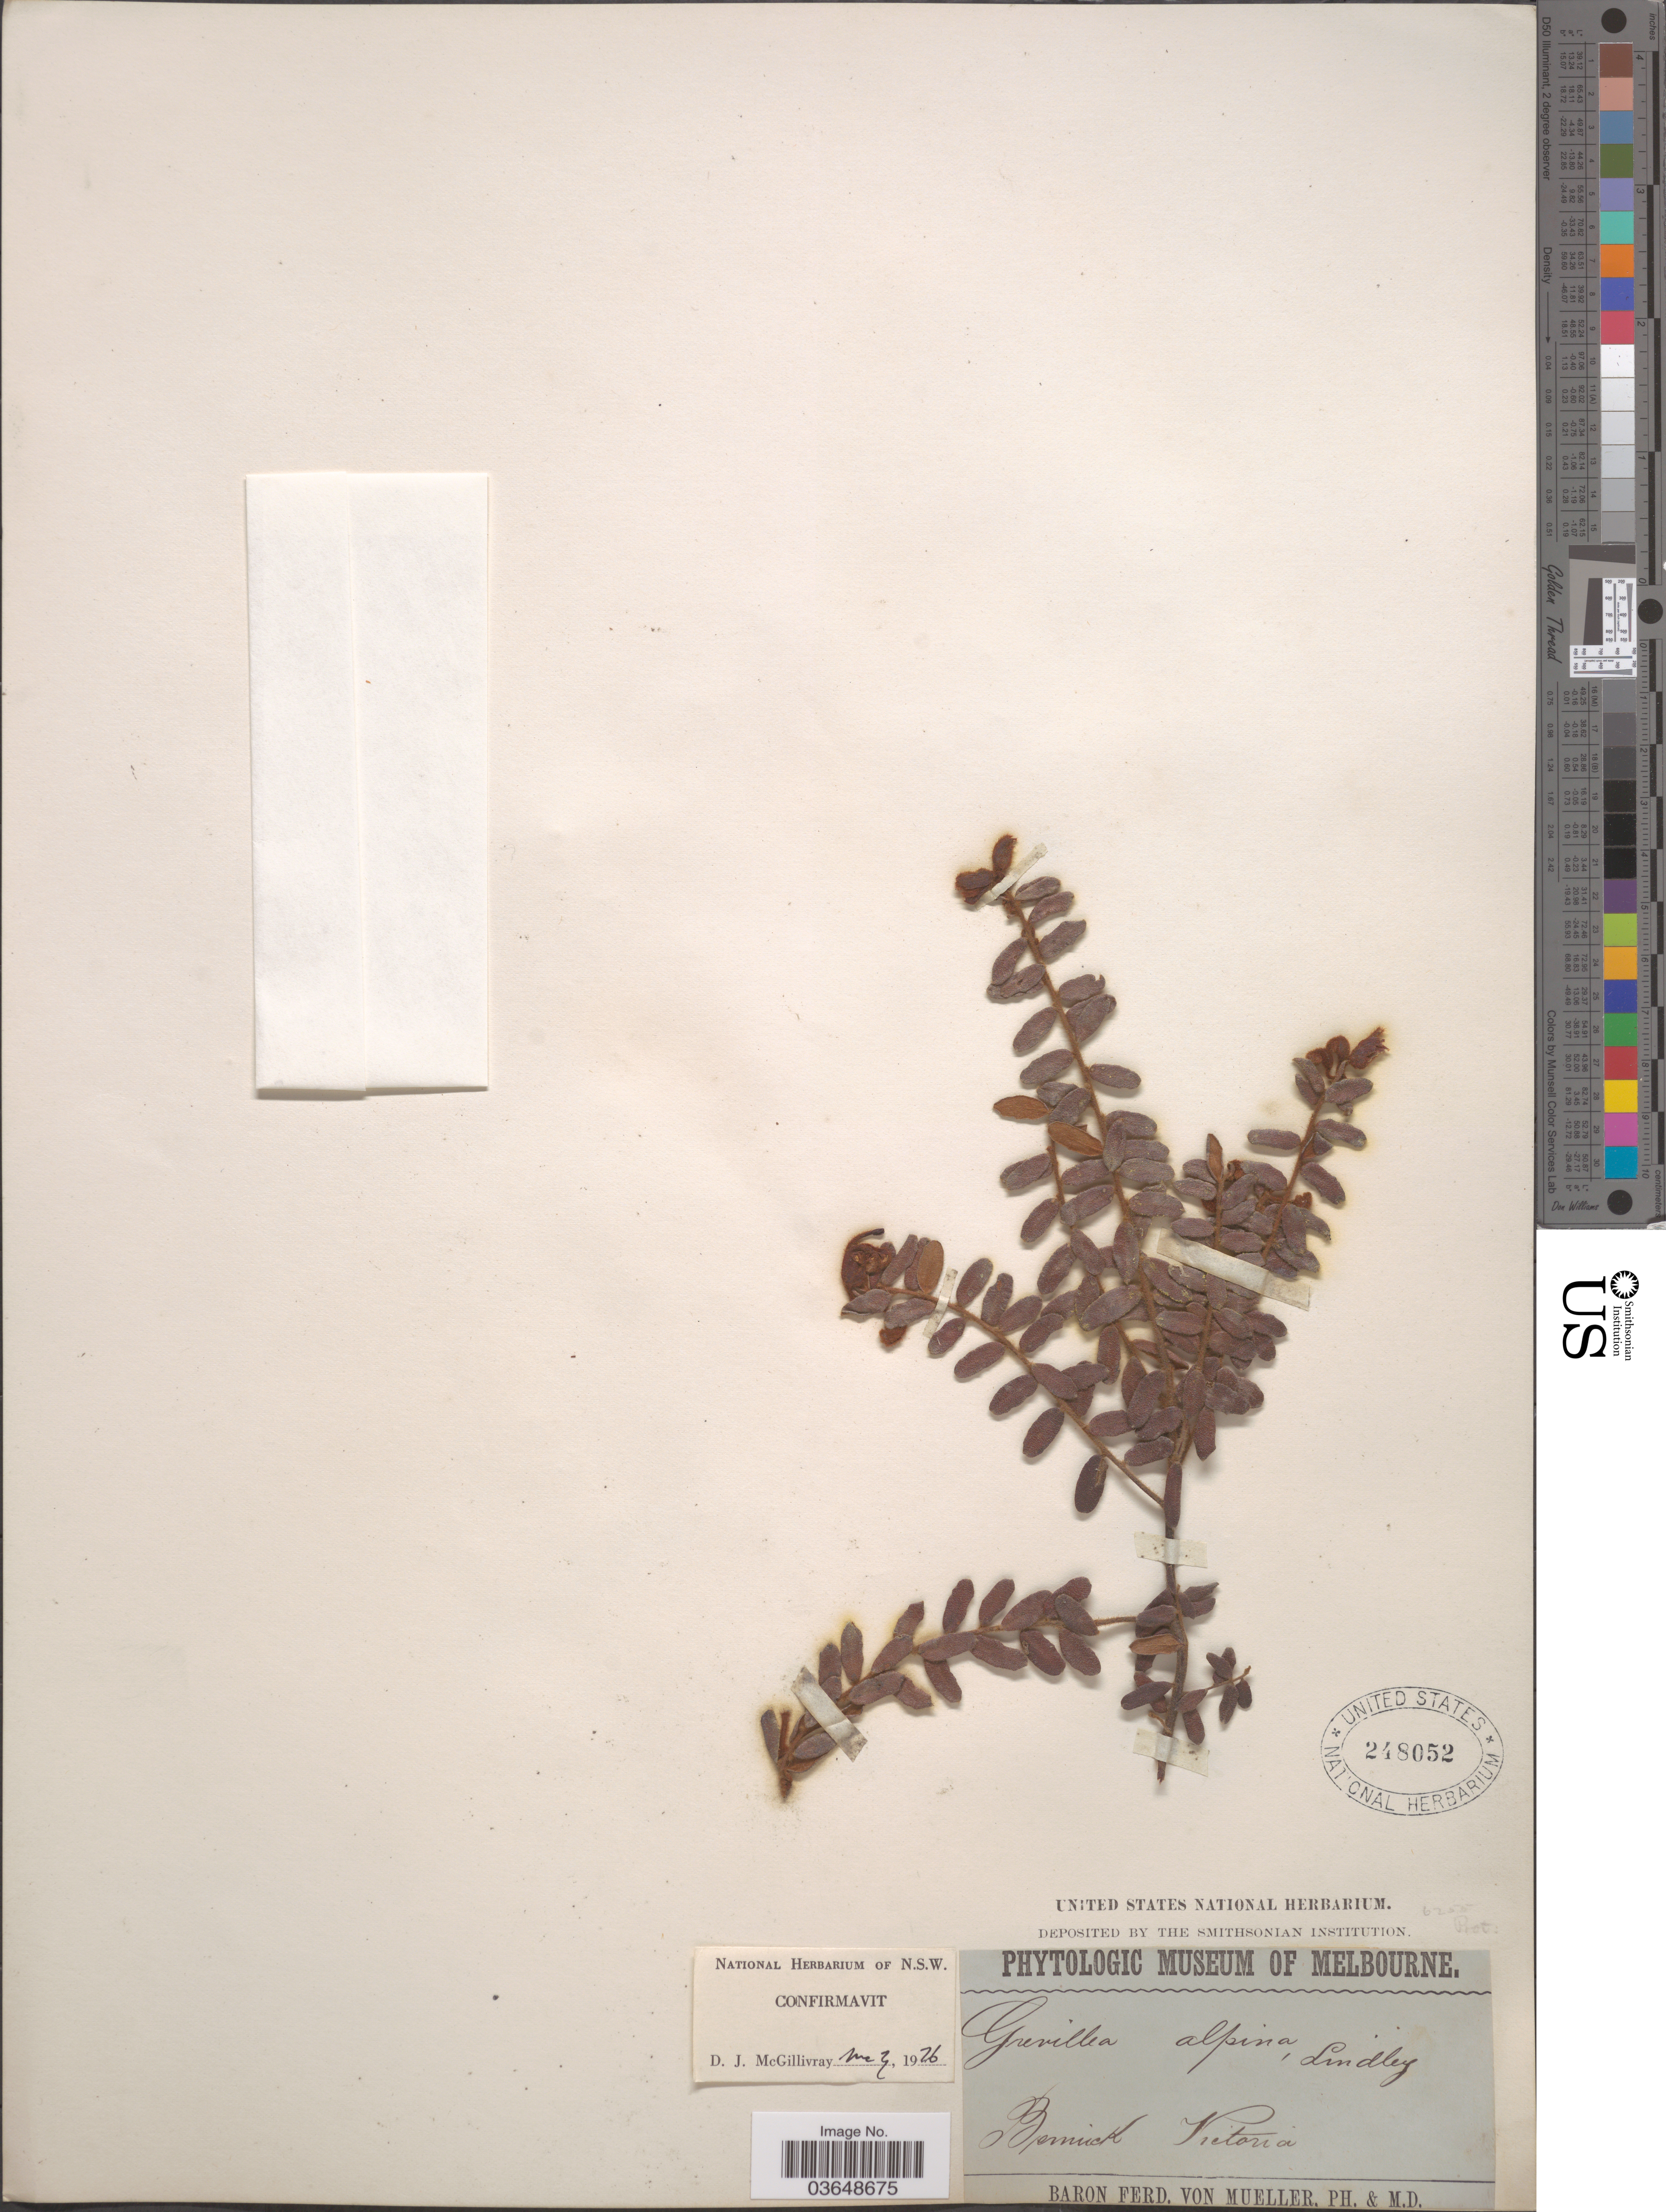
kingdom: Plantae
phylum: Tracheophyta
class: Magnoliopsida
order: Proteales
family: Proteaceae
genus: Grevillea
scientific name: Grevillea alpina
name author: Lindl.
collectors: F. Mueller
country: Australia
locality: Berwick, Victoria.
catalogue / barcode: US 248052